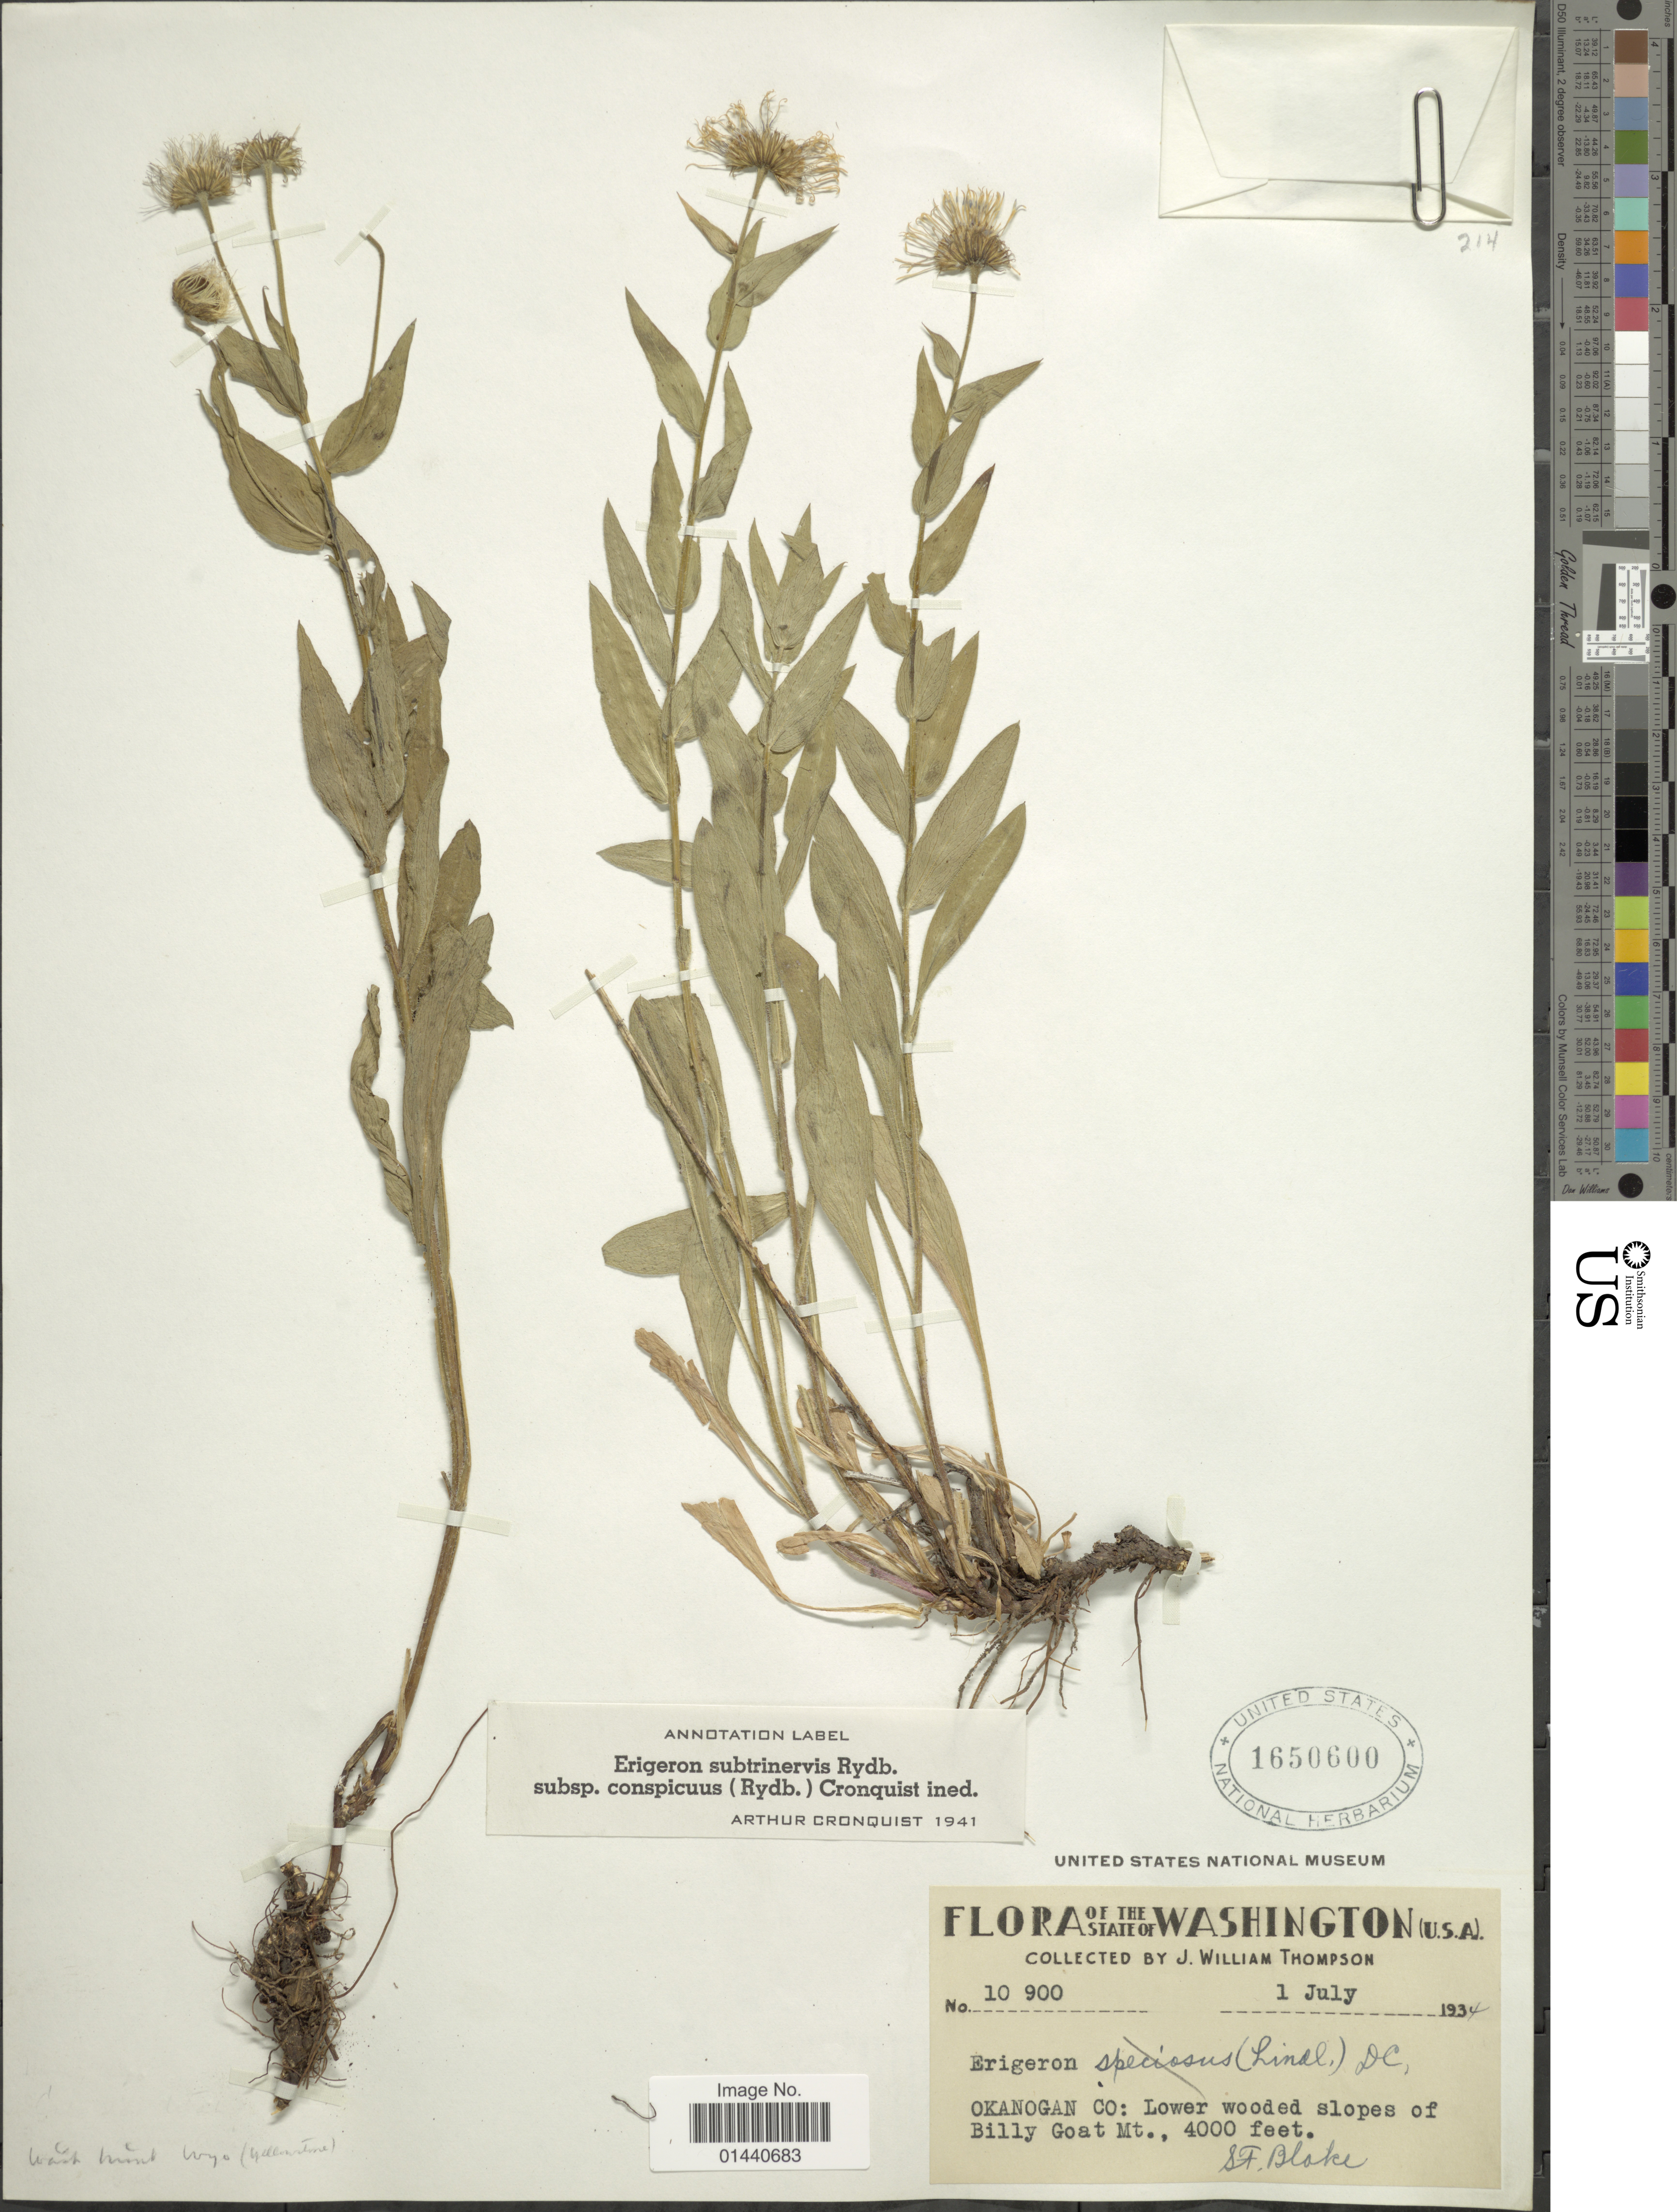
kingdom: Plantae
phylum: Tracheophyta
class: Magnoliopsida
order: Asterales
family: Asteraceae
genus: Erigeron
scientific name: Erigeron subtrinervis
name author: Rydb. ex Porter & Britton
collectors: J. W. Thompson & S. Blake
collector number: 10900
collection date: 1934-07-01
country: United States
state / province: Washington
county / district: Okanogan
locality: U.S.A. Okanogan Co: Lower wooded slopes of Billy Goat Mt.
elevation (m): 1219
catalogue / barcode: US 1650600